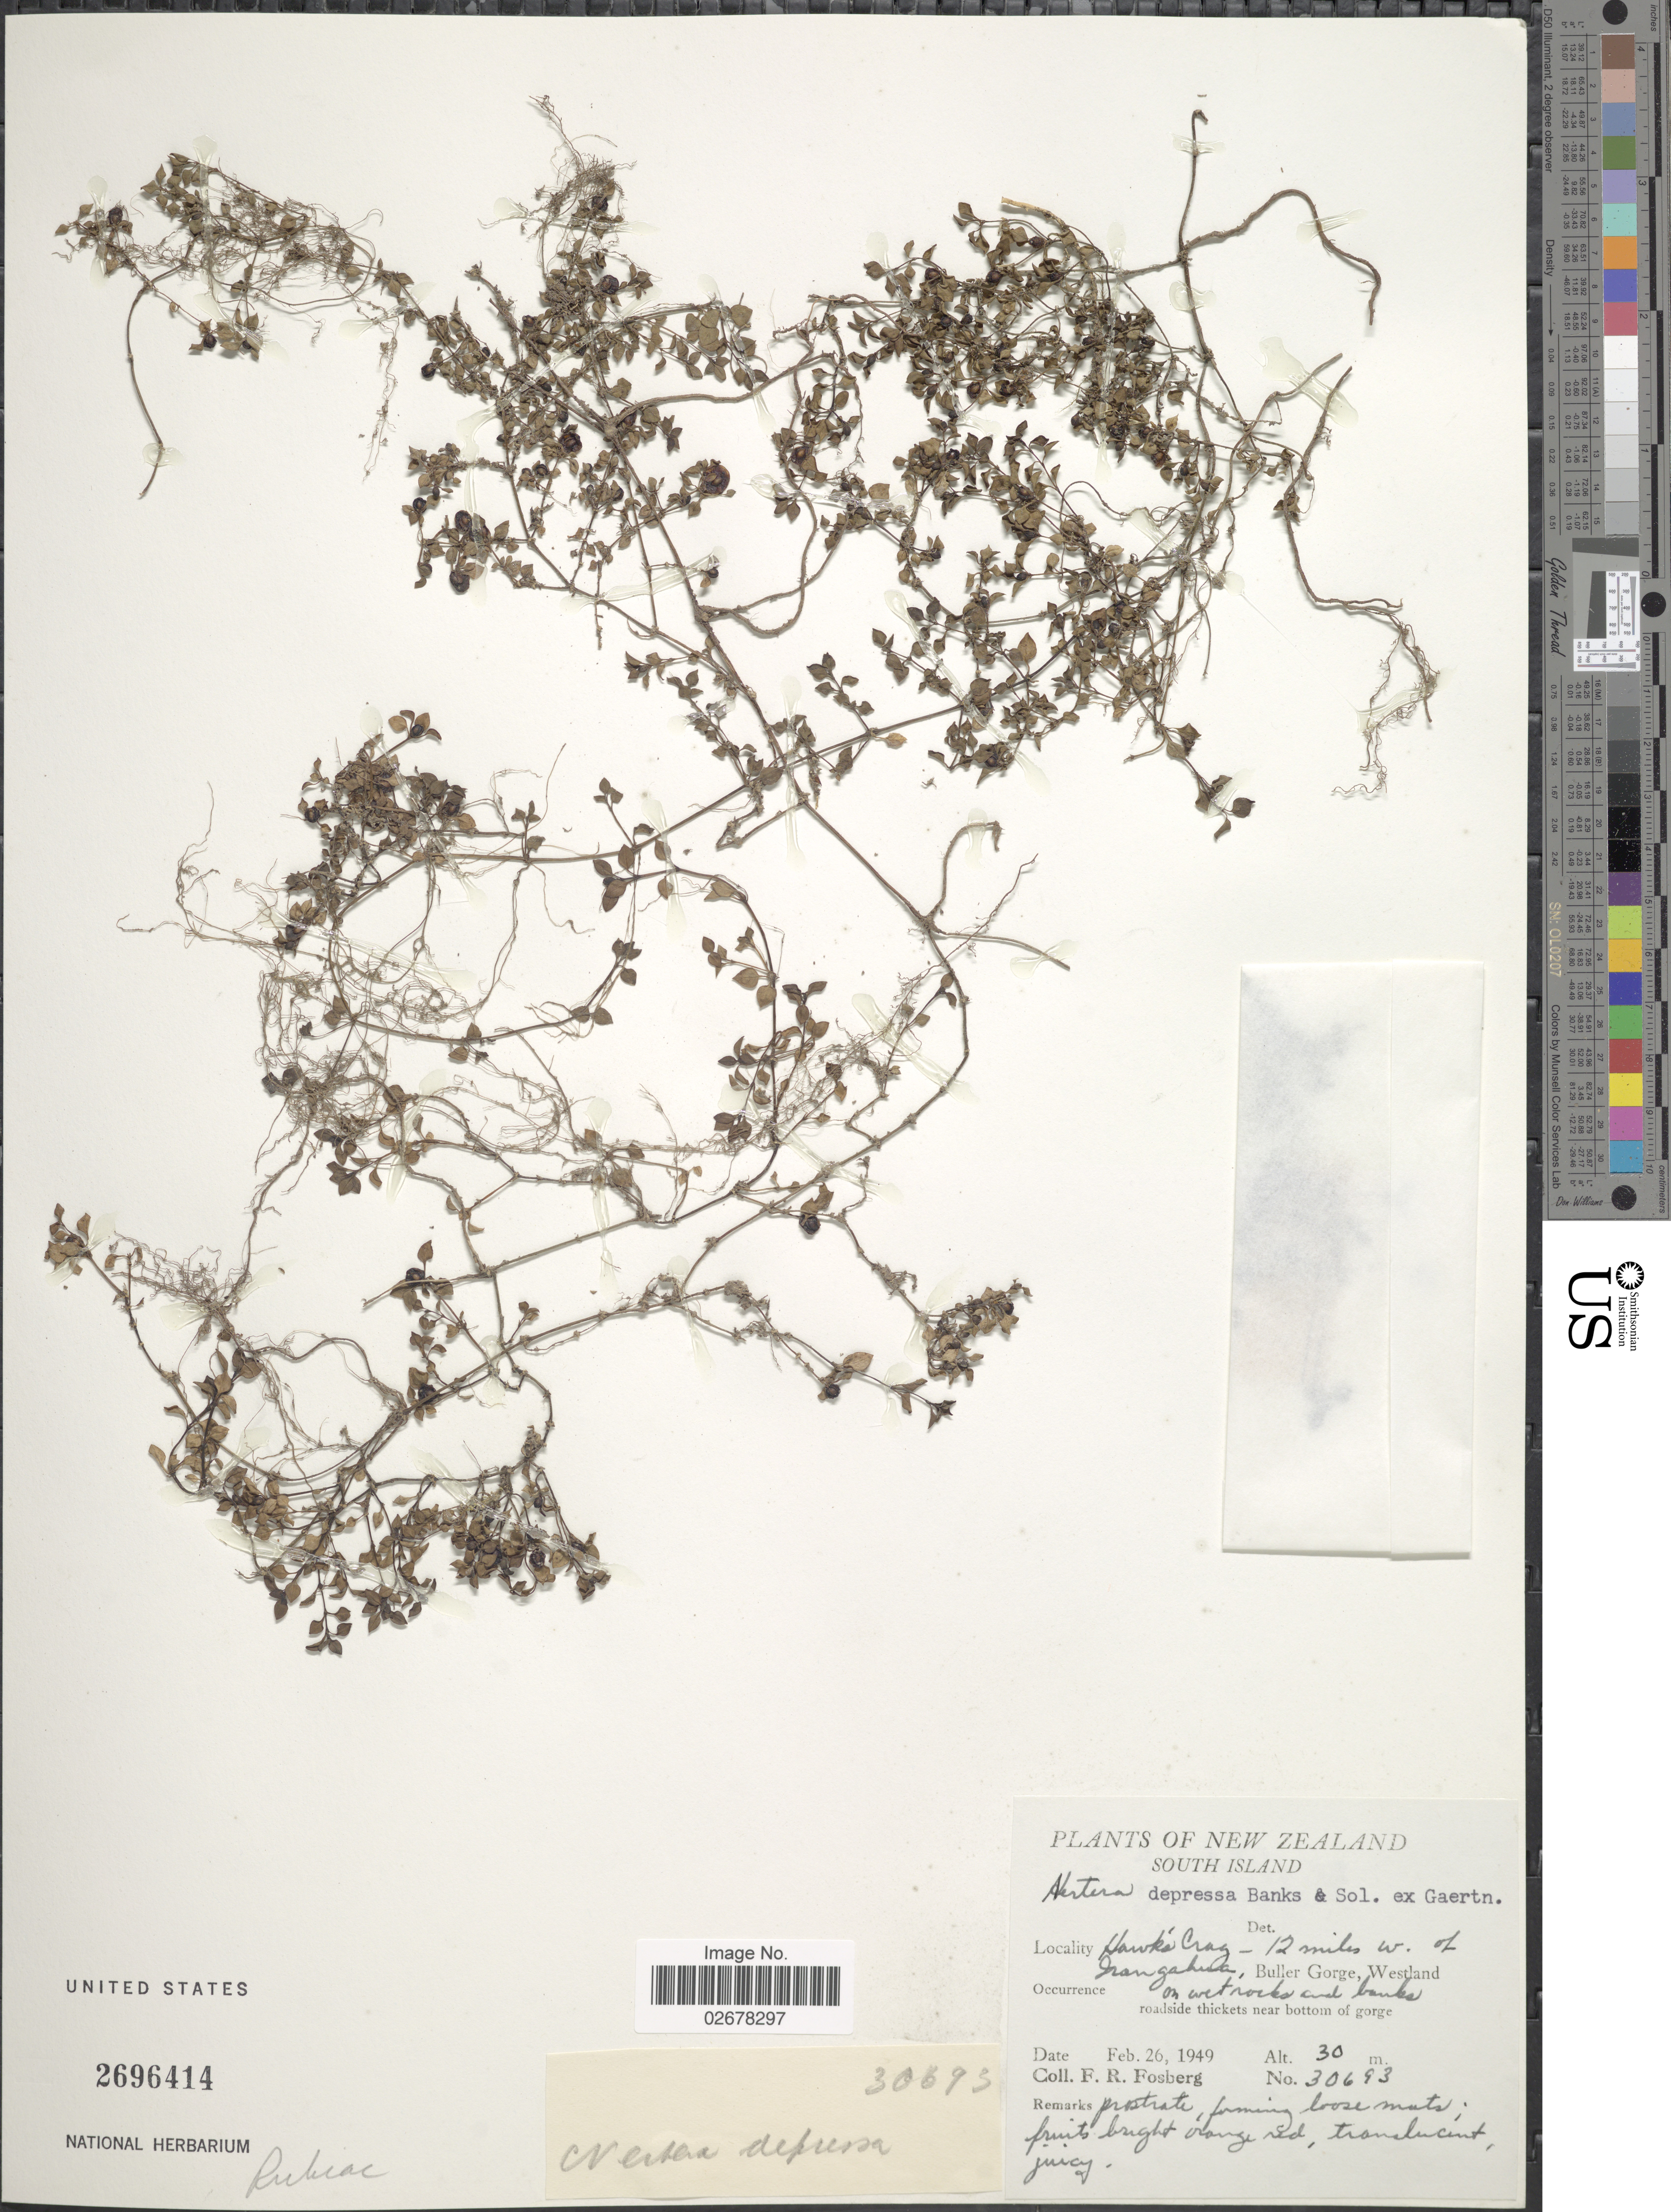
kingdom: Plantae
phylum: Tracheophyta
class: Magnoliopsida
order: Gentianales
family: Rubiaceae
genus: Nertera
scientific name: Nertera depressa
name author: Banks & Sol. ex Gaertn.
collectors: F. R. Fosberg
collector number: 30693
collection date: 1949-02-26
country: New Zealand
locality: South Island, Hawk's Crag -12 miles w. of Inangahua, Buller Gorge, Westland, on wet rocks and banks, roadside thicket near bottom of gorge.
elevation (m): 30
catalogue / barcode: US 2696414